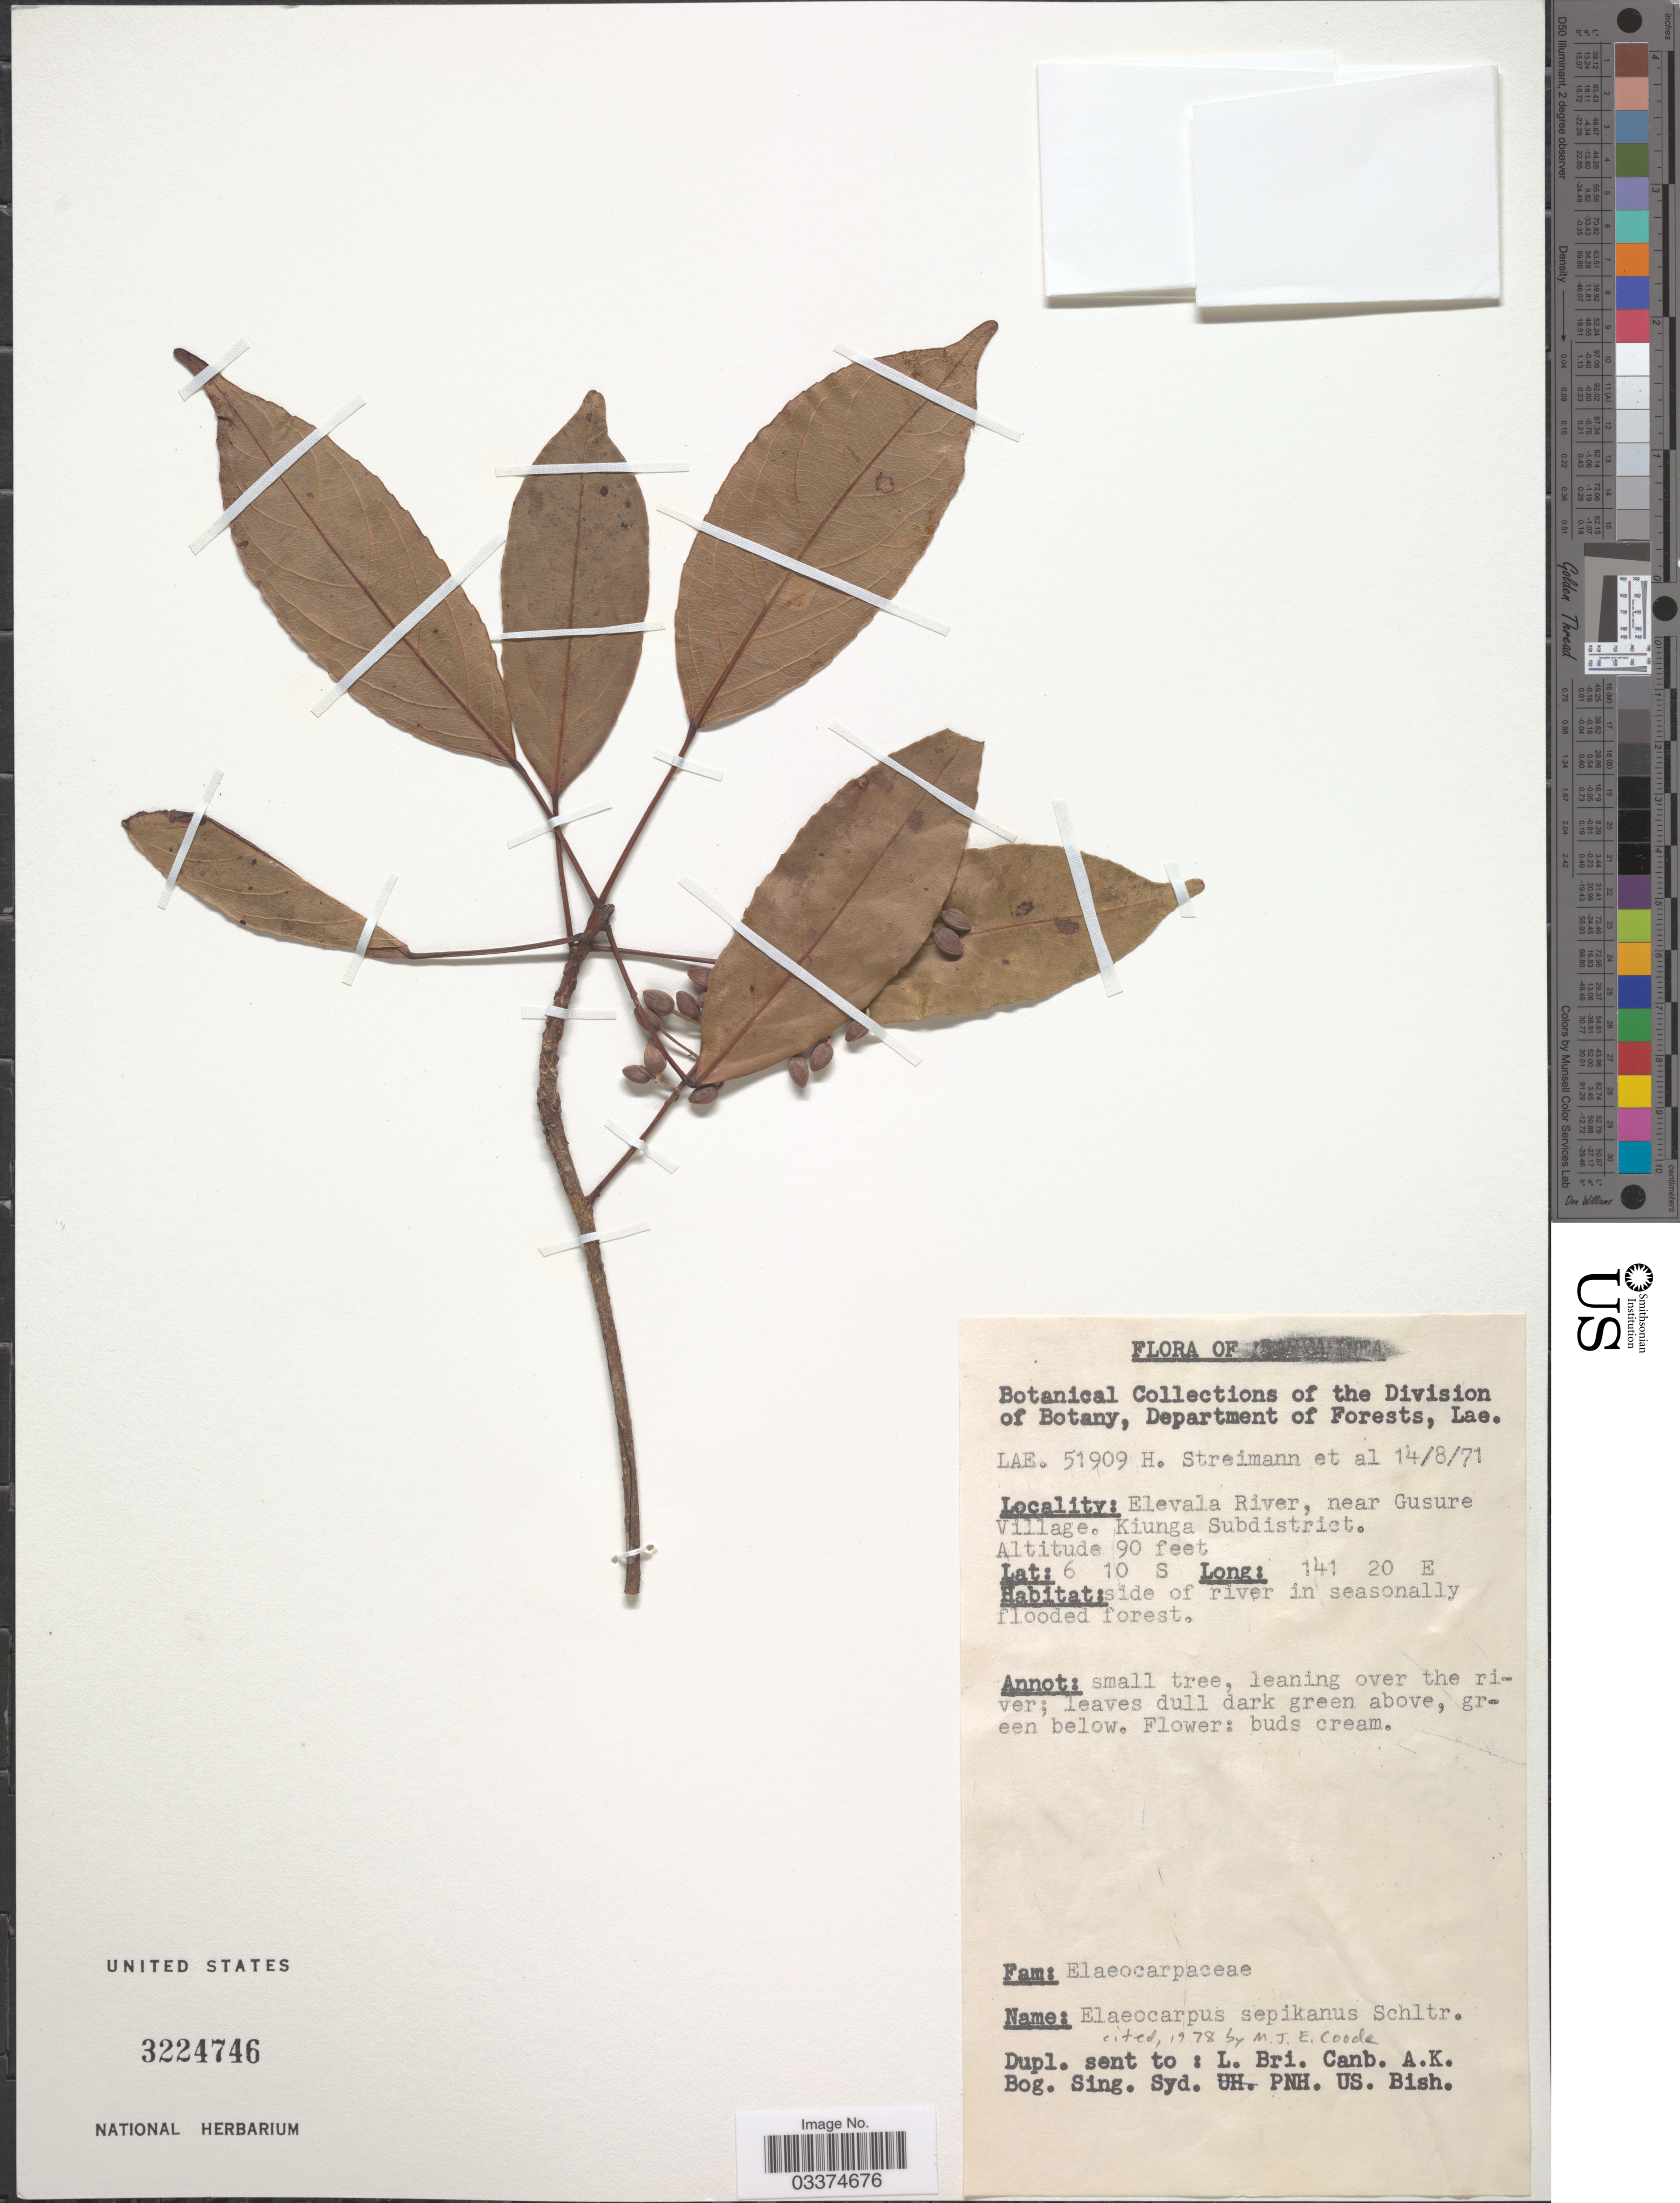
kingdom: Plantae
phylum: Tracheophyta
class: Magnoliopsida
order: Oxalidales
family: Elaeocarpaceae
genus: Elaeocarpus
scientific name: Elaeocarpus sepikanus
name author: Schltr.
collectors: H. Streimann & et al.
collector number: LAE51909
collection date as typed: Transcribed d/m/y: 14/8/71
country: Papua New Guinea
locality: [illegible text], Elevala River, near Gusure Village. Kiunga Subdistrict.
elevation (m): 27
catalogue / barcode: US 3224746